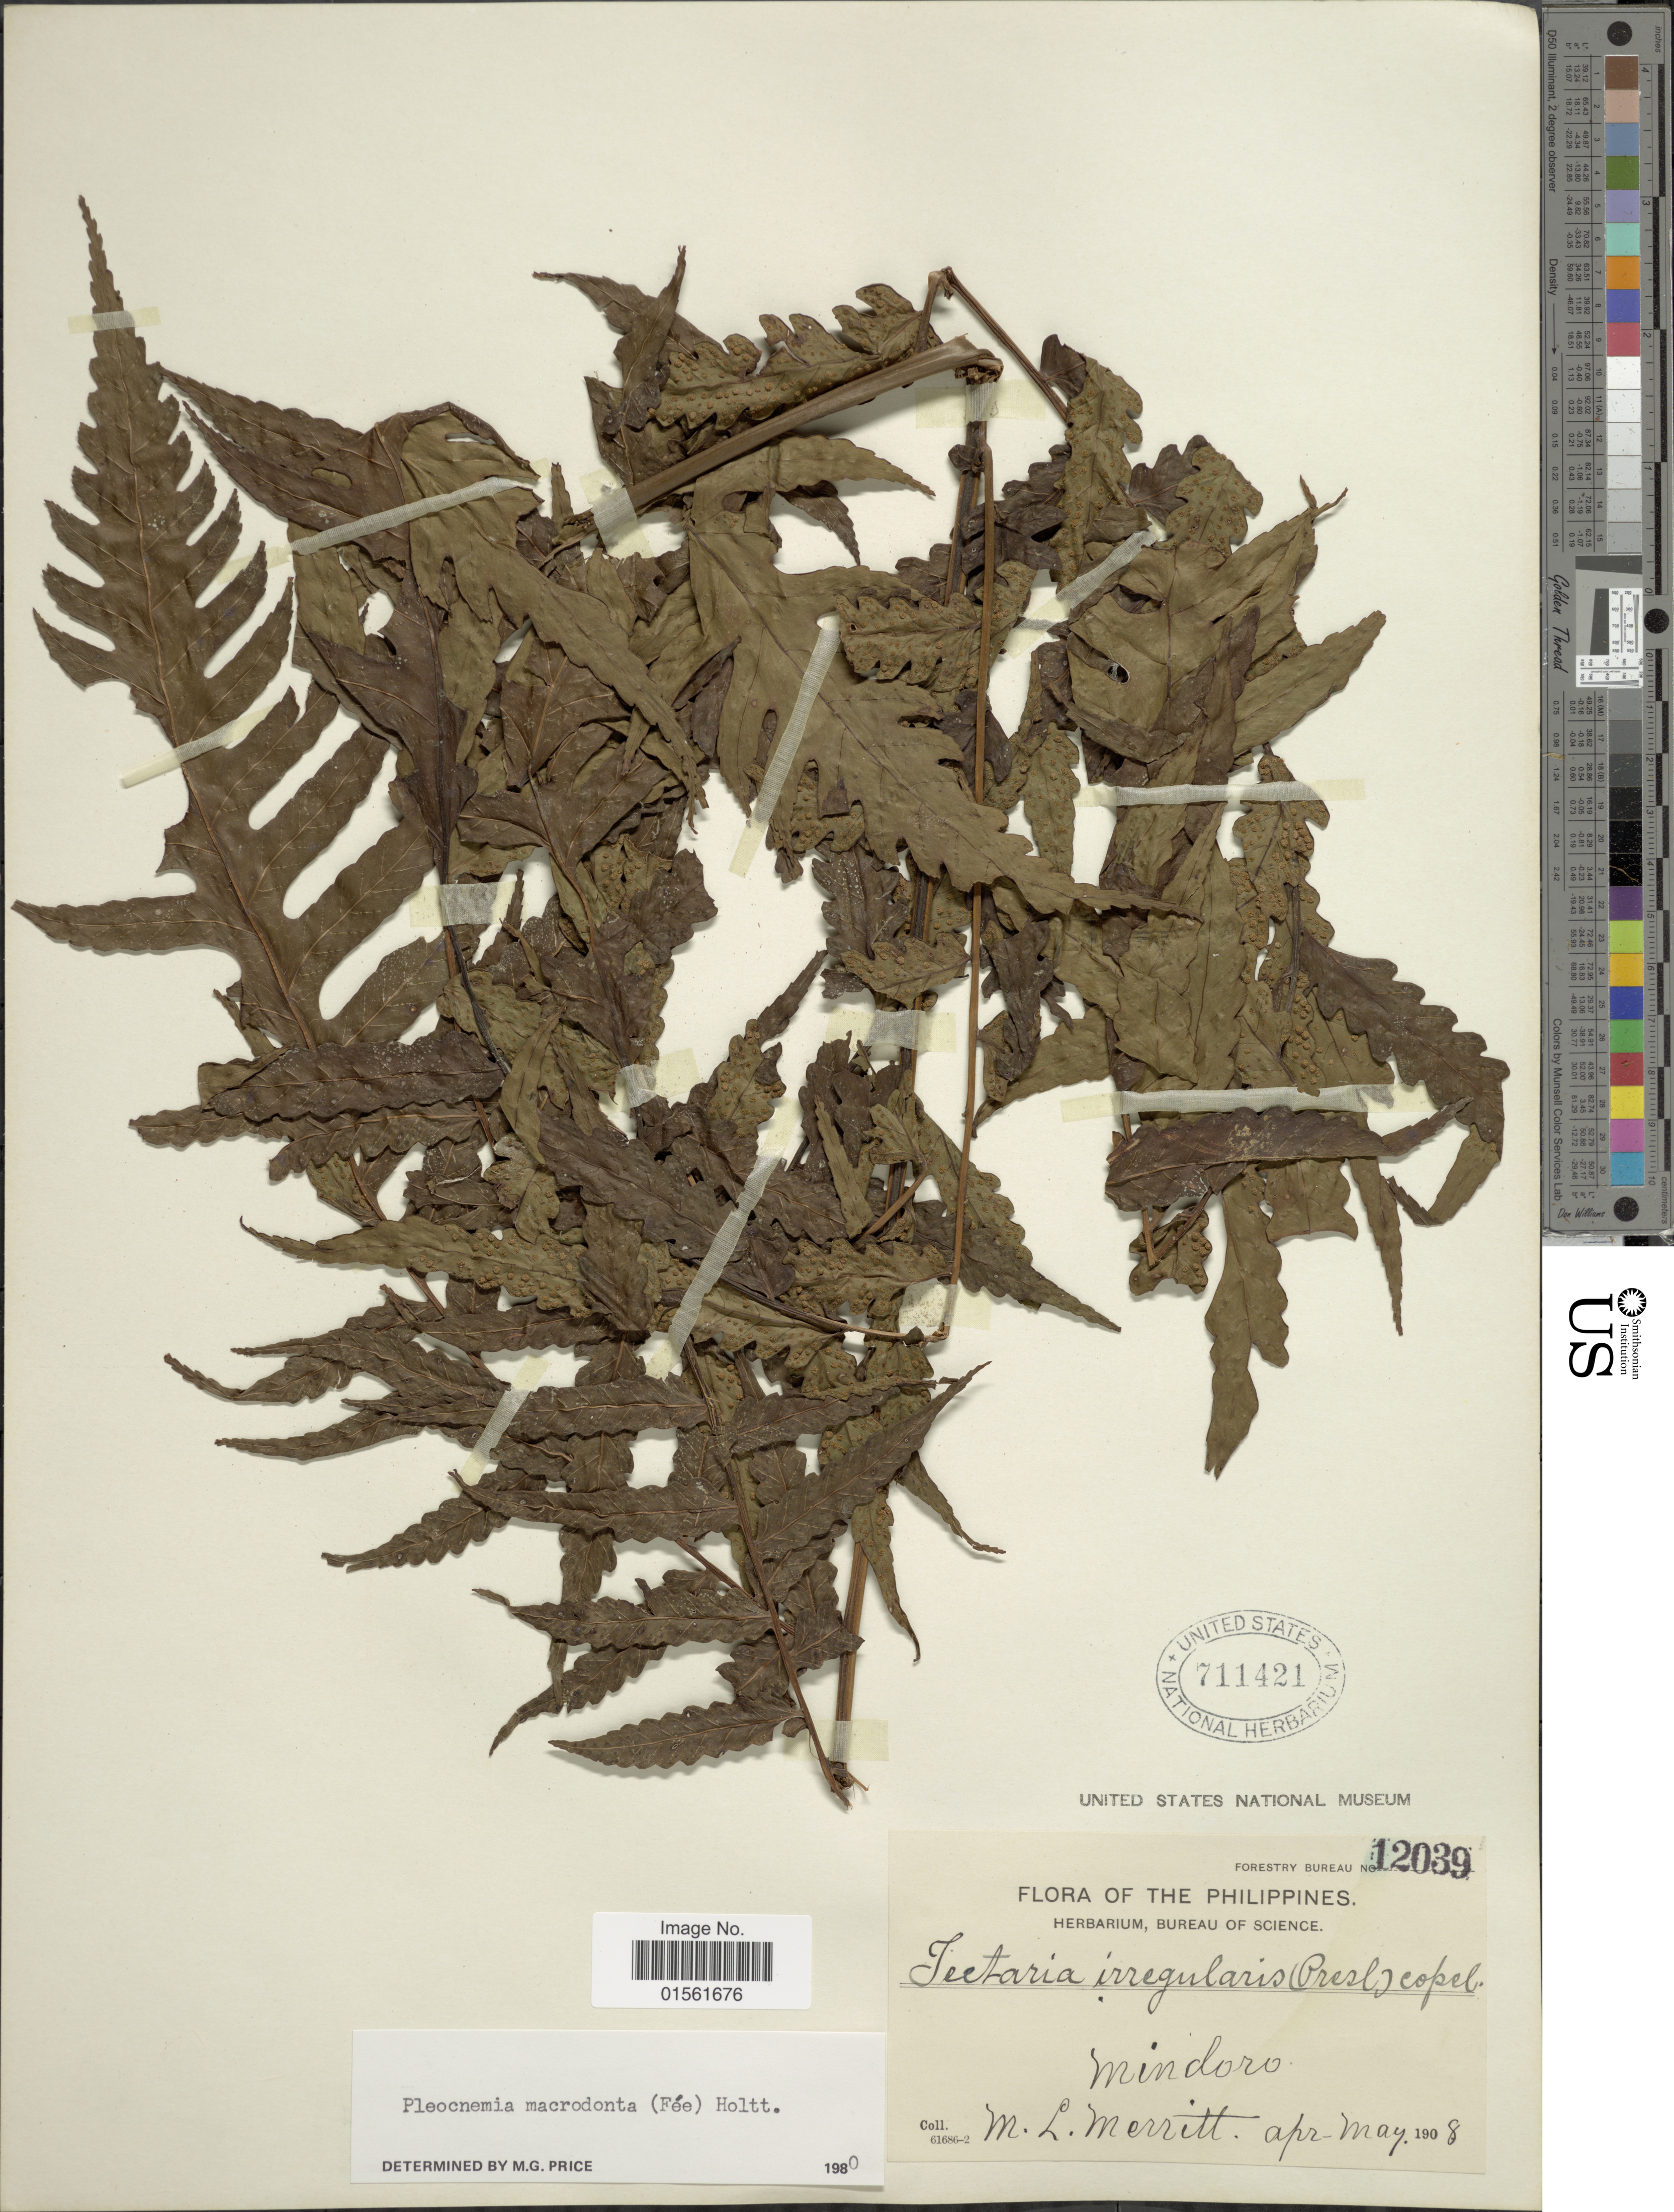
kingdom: Plantae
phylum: Tracheophyta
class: Polypodiopsida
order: Polypodiales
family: Dryopteridaceae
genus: Pleocnemia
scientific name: Pleocnemia macrodonta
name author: (C. Presl ex Fée) Holttum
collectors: M. L. Merritt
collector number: Forestry Bureau 12039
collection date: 1908-04/1908-05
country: Philippines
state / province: Mimaropa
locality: Mindoro.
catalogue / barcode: US 711421